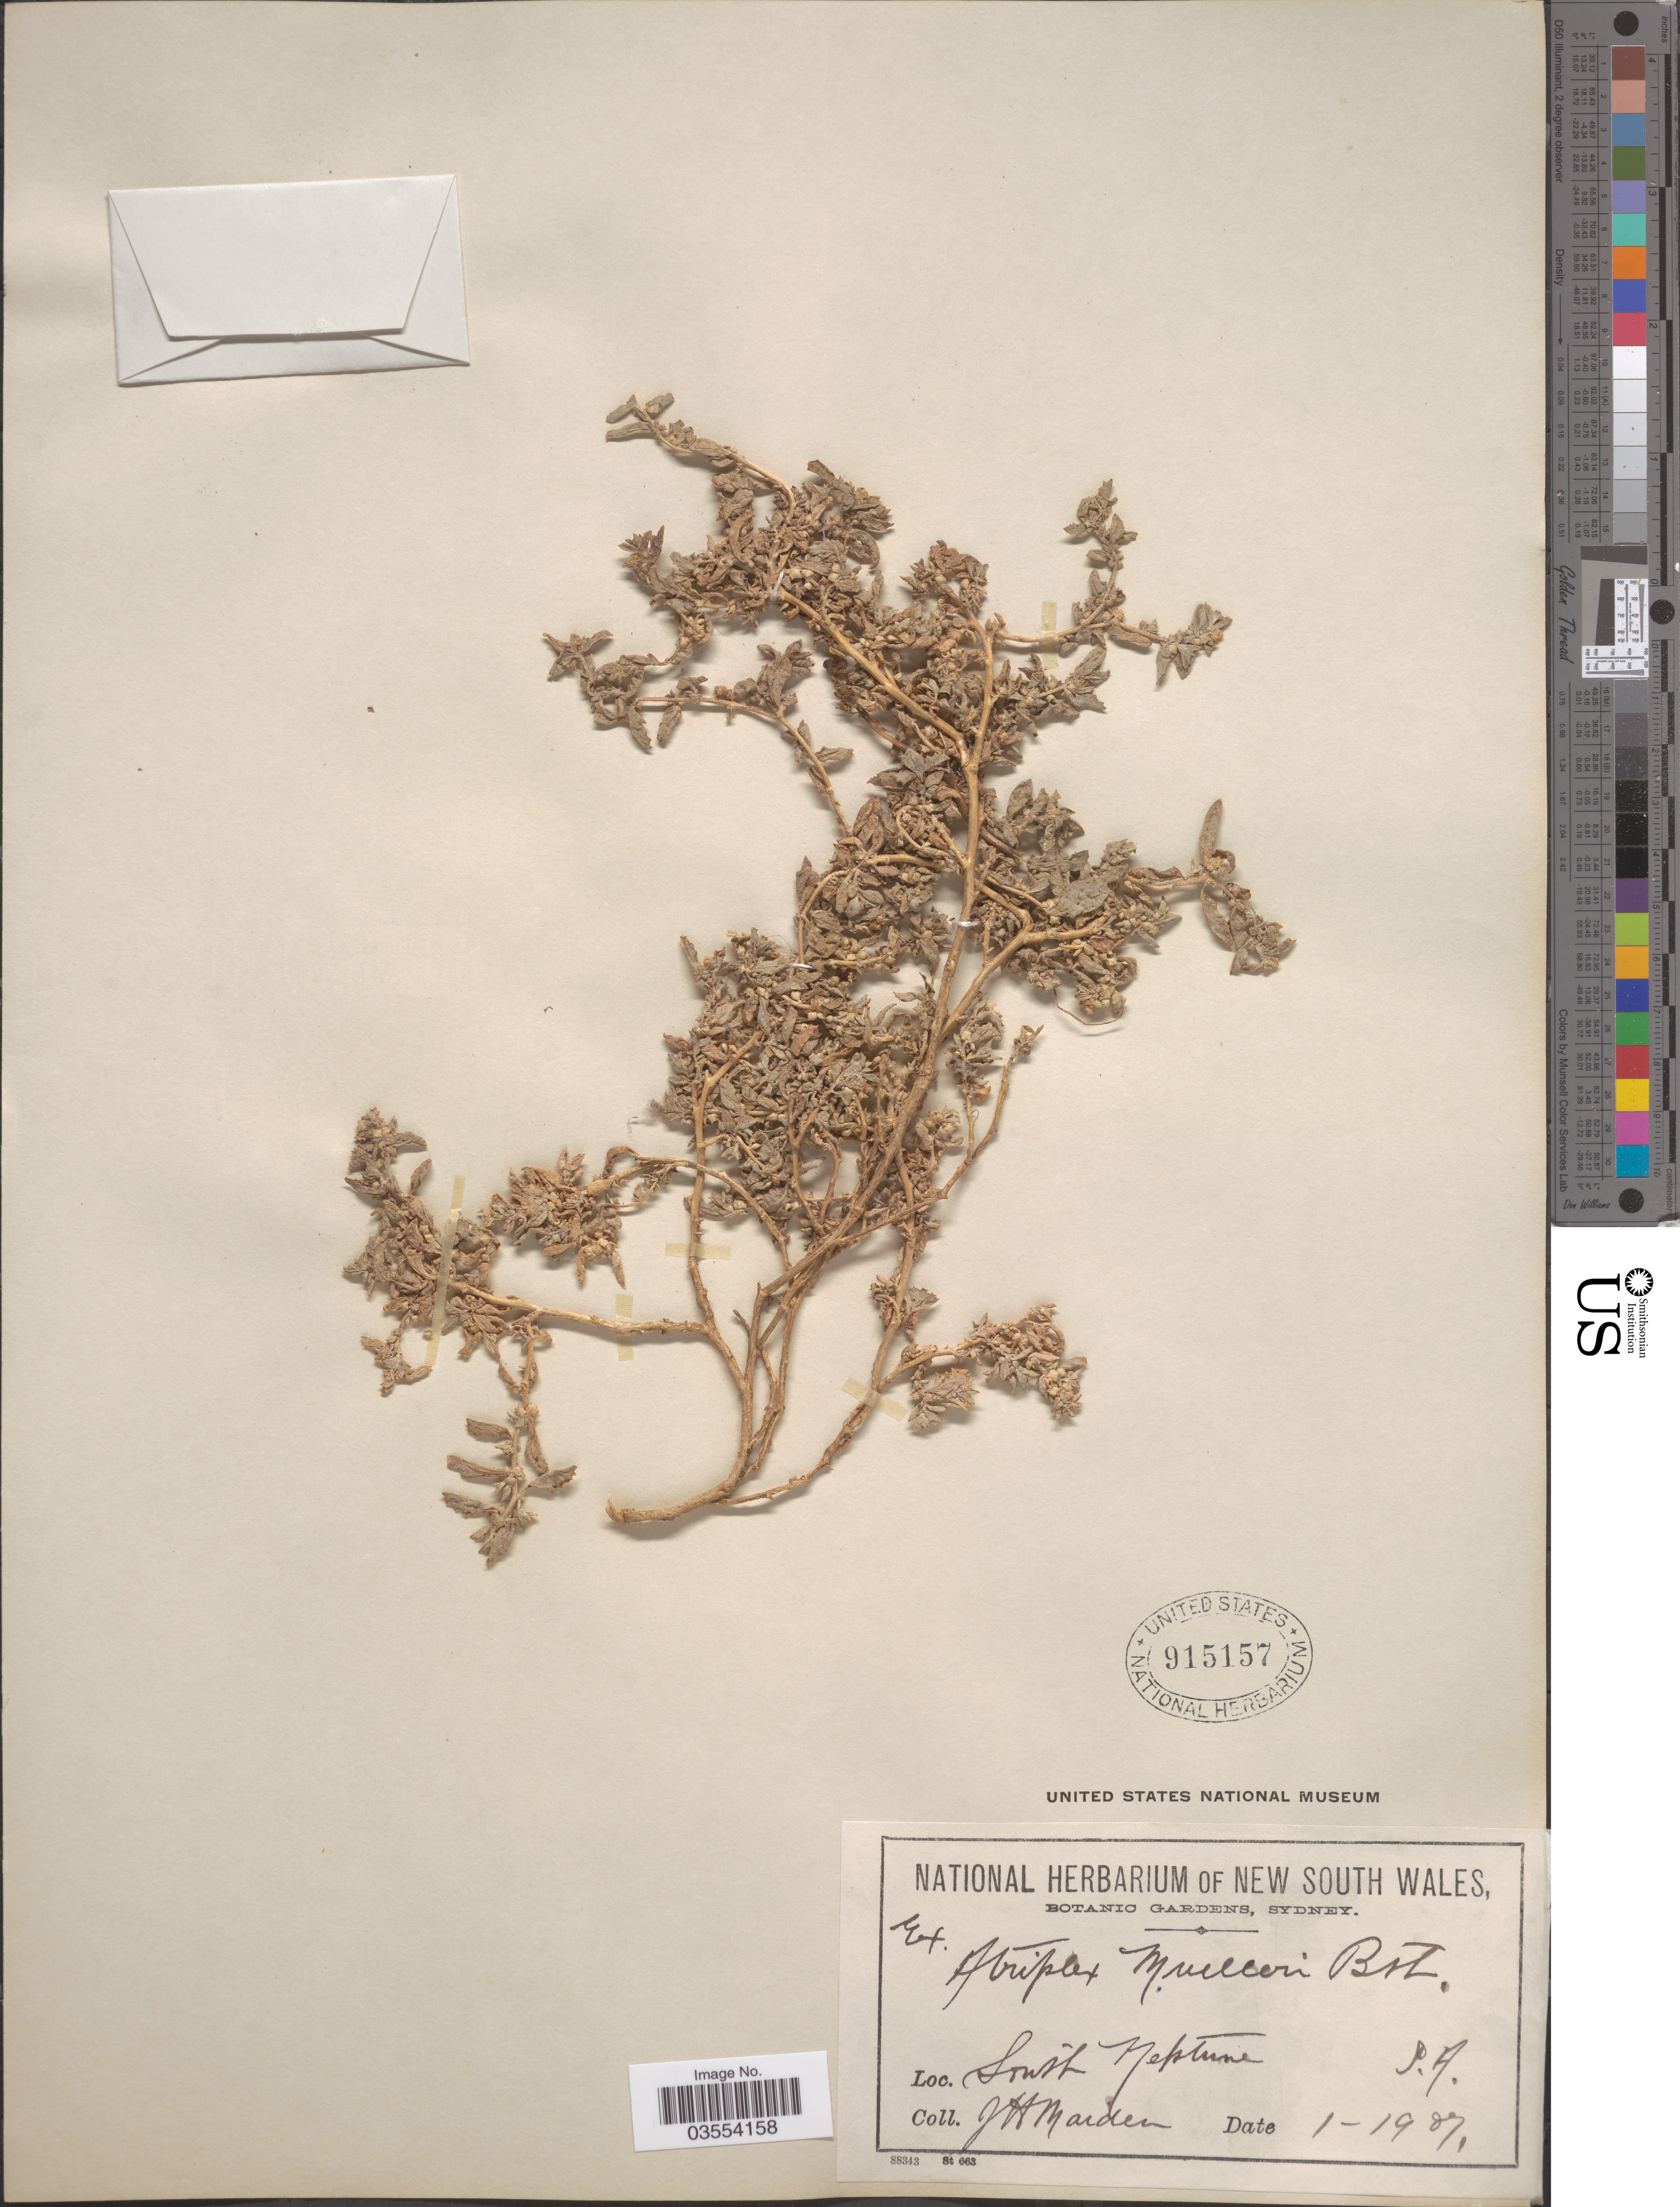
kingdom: Plantae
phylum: Tracheophyta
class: Magnoliopsida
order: Caryophyllales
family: Amaranthaceae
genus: Atriplex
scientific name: Atriplex muelleri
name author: Benth.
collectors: J. Maiden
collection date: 1907-01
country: Australia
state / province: South Australia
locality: South Neptune.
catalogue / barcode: US 915157